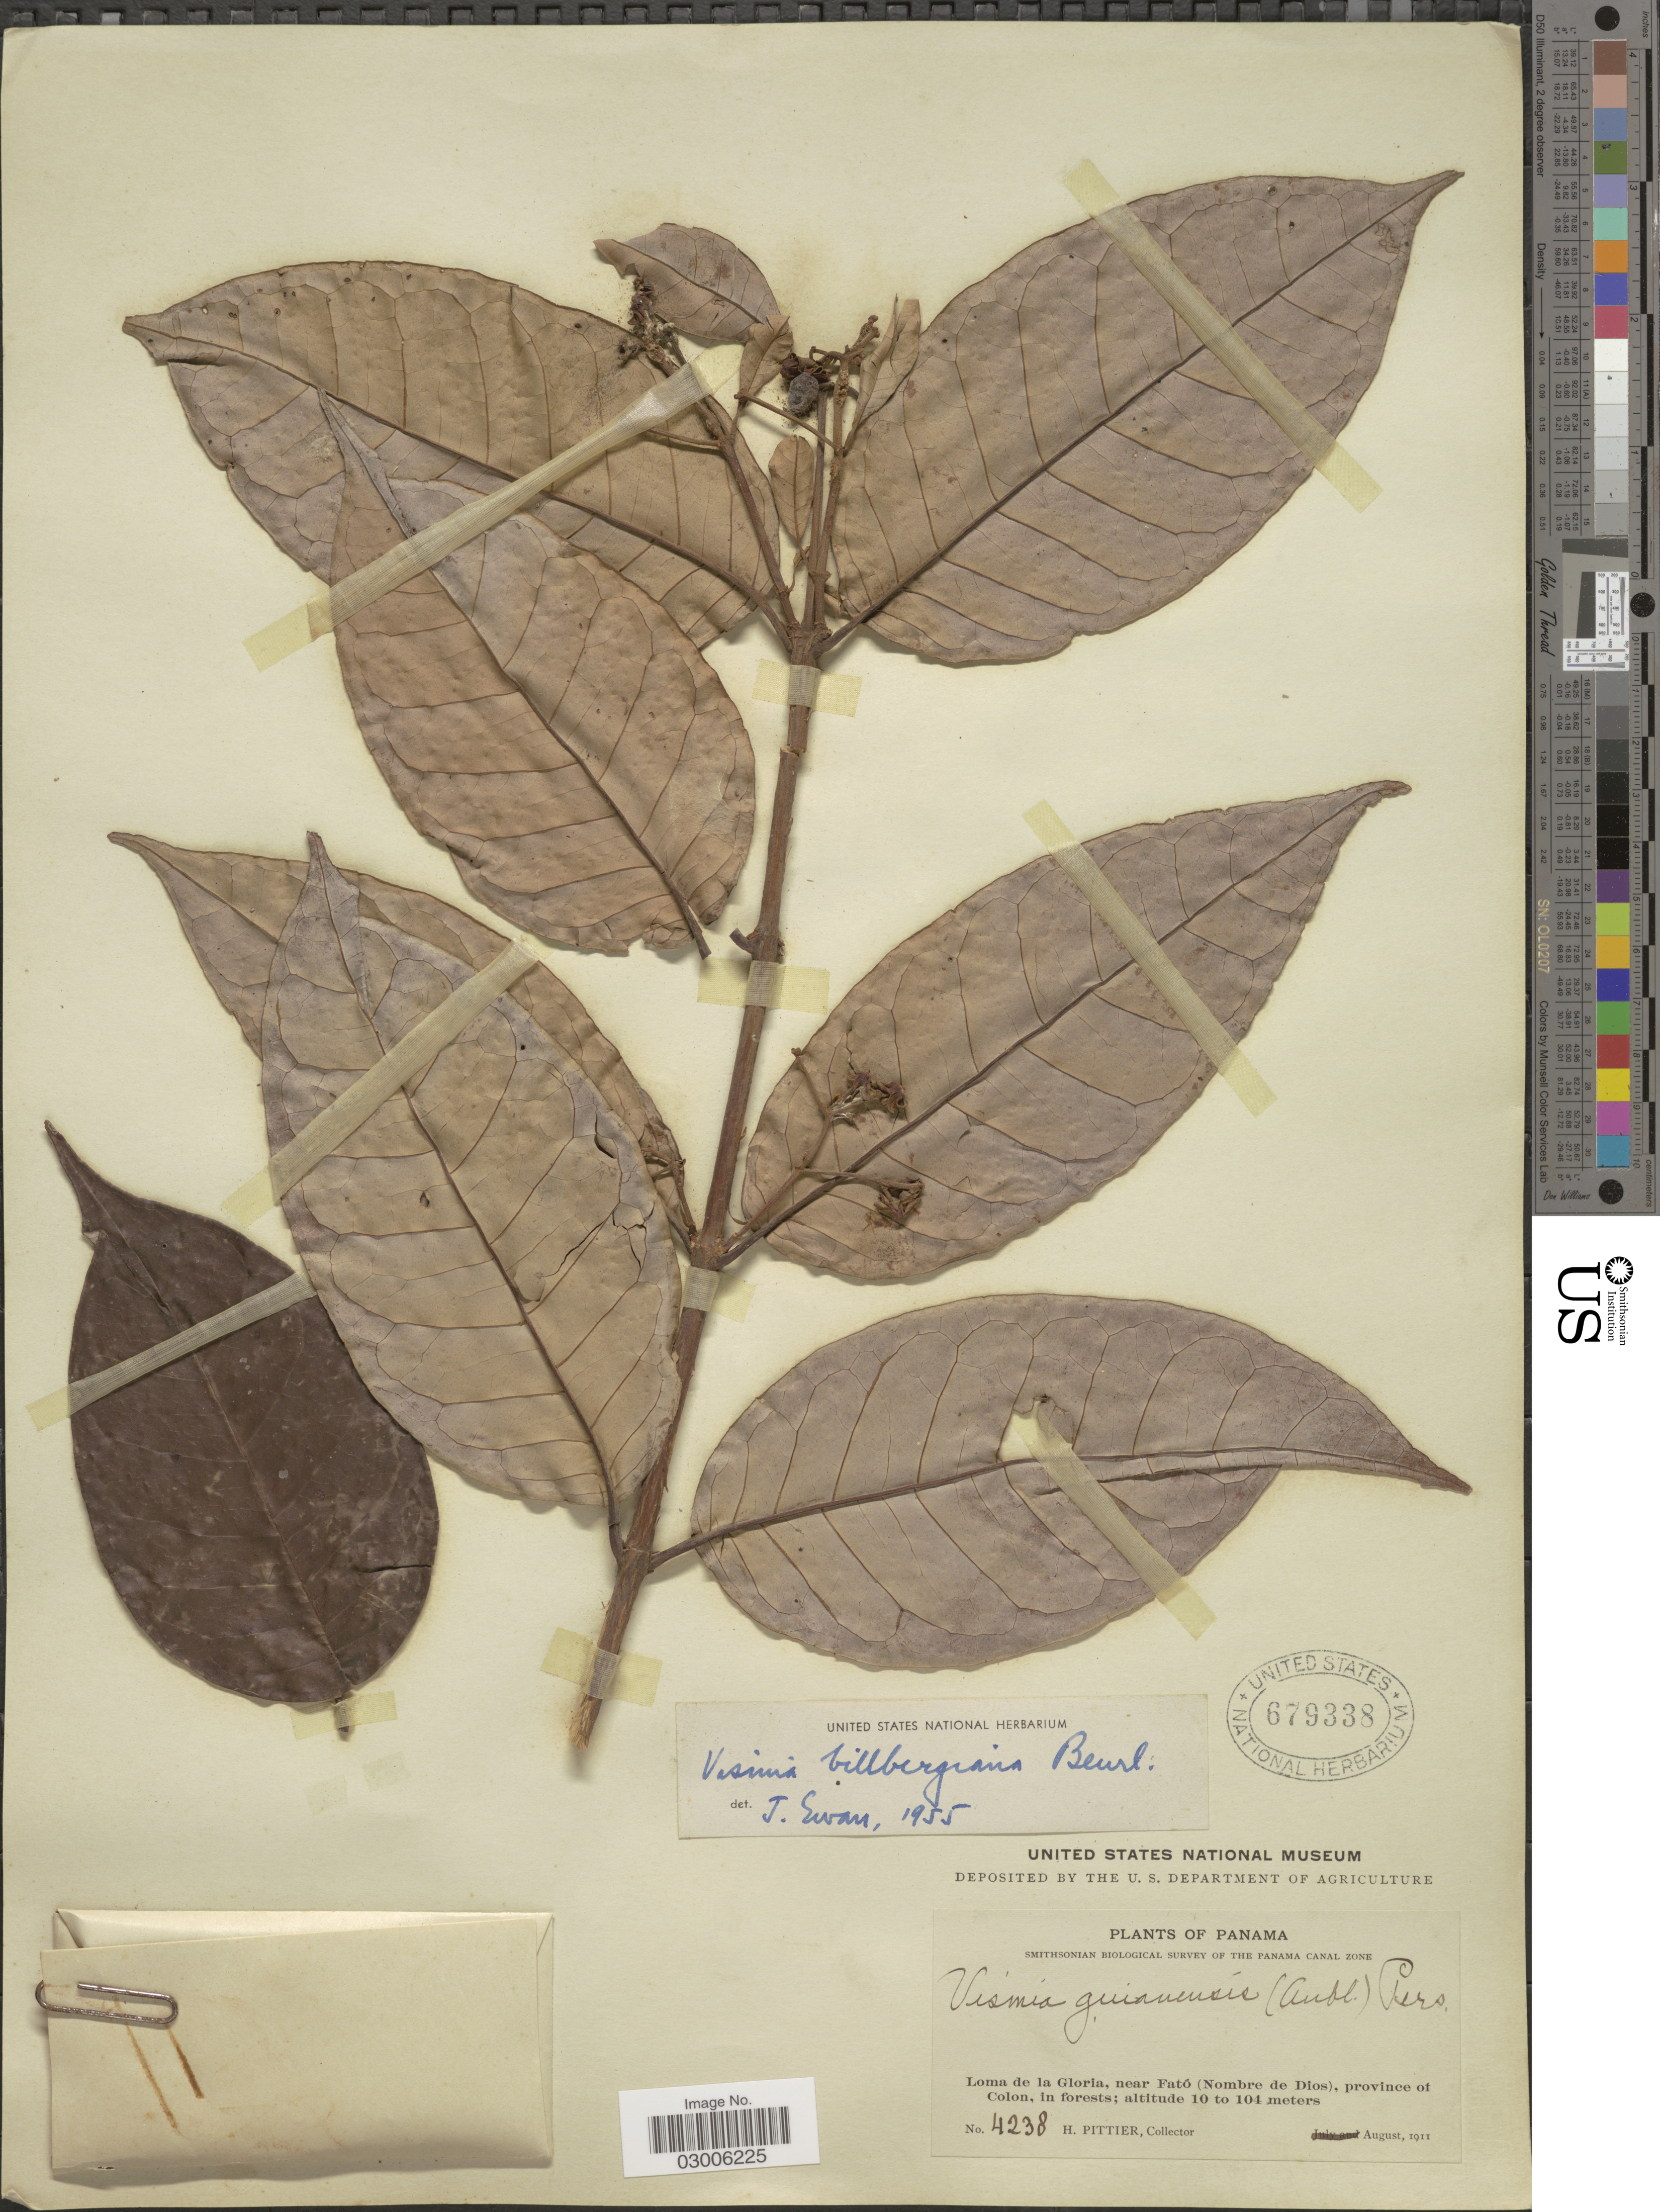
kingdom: Plantae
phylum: Tracheophyta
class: Magnoliopsida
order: Malpighiales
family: Hypericaceae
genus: Vismia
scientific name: Vismia billbergiana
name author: Beurl.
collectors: H. F. Pittier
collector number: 4238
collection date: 1911-08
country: Panama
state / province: Colón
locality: Loma de la Gloria, near Fató (Nombre de Dios).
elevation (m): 10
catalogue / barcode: US 679338